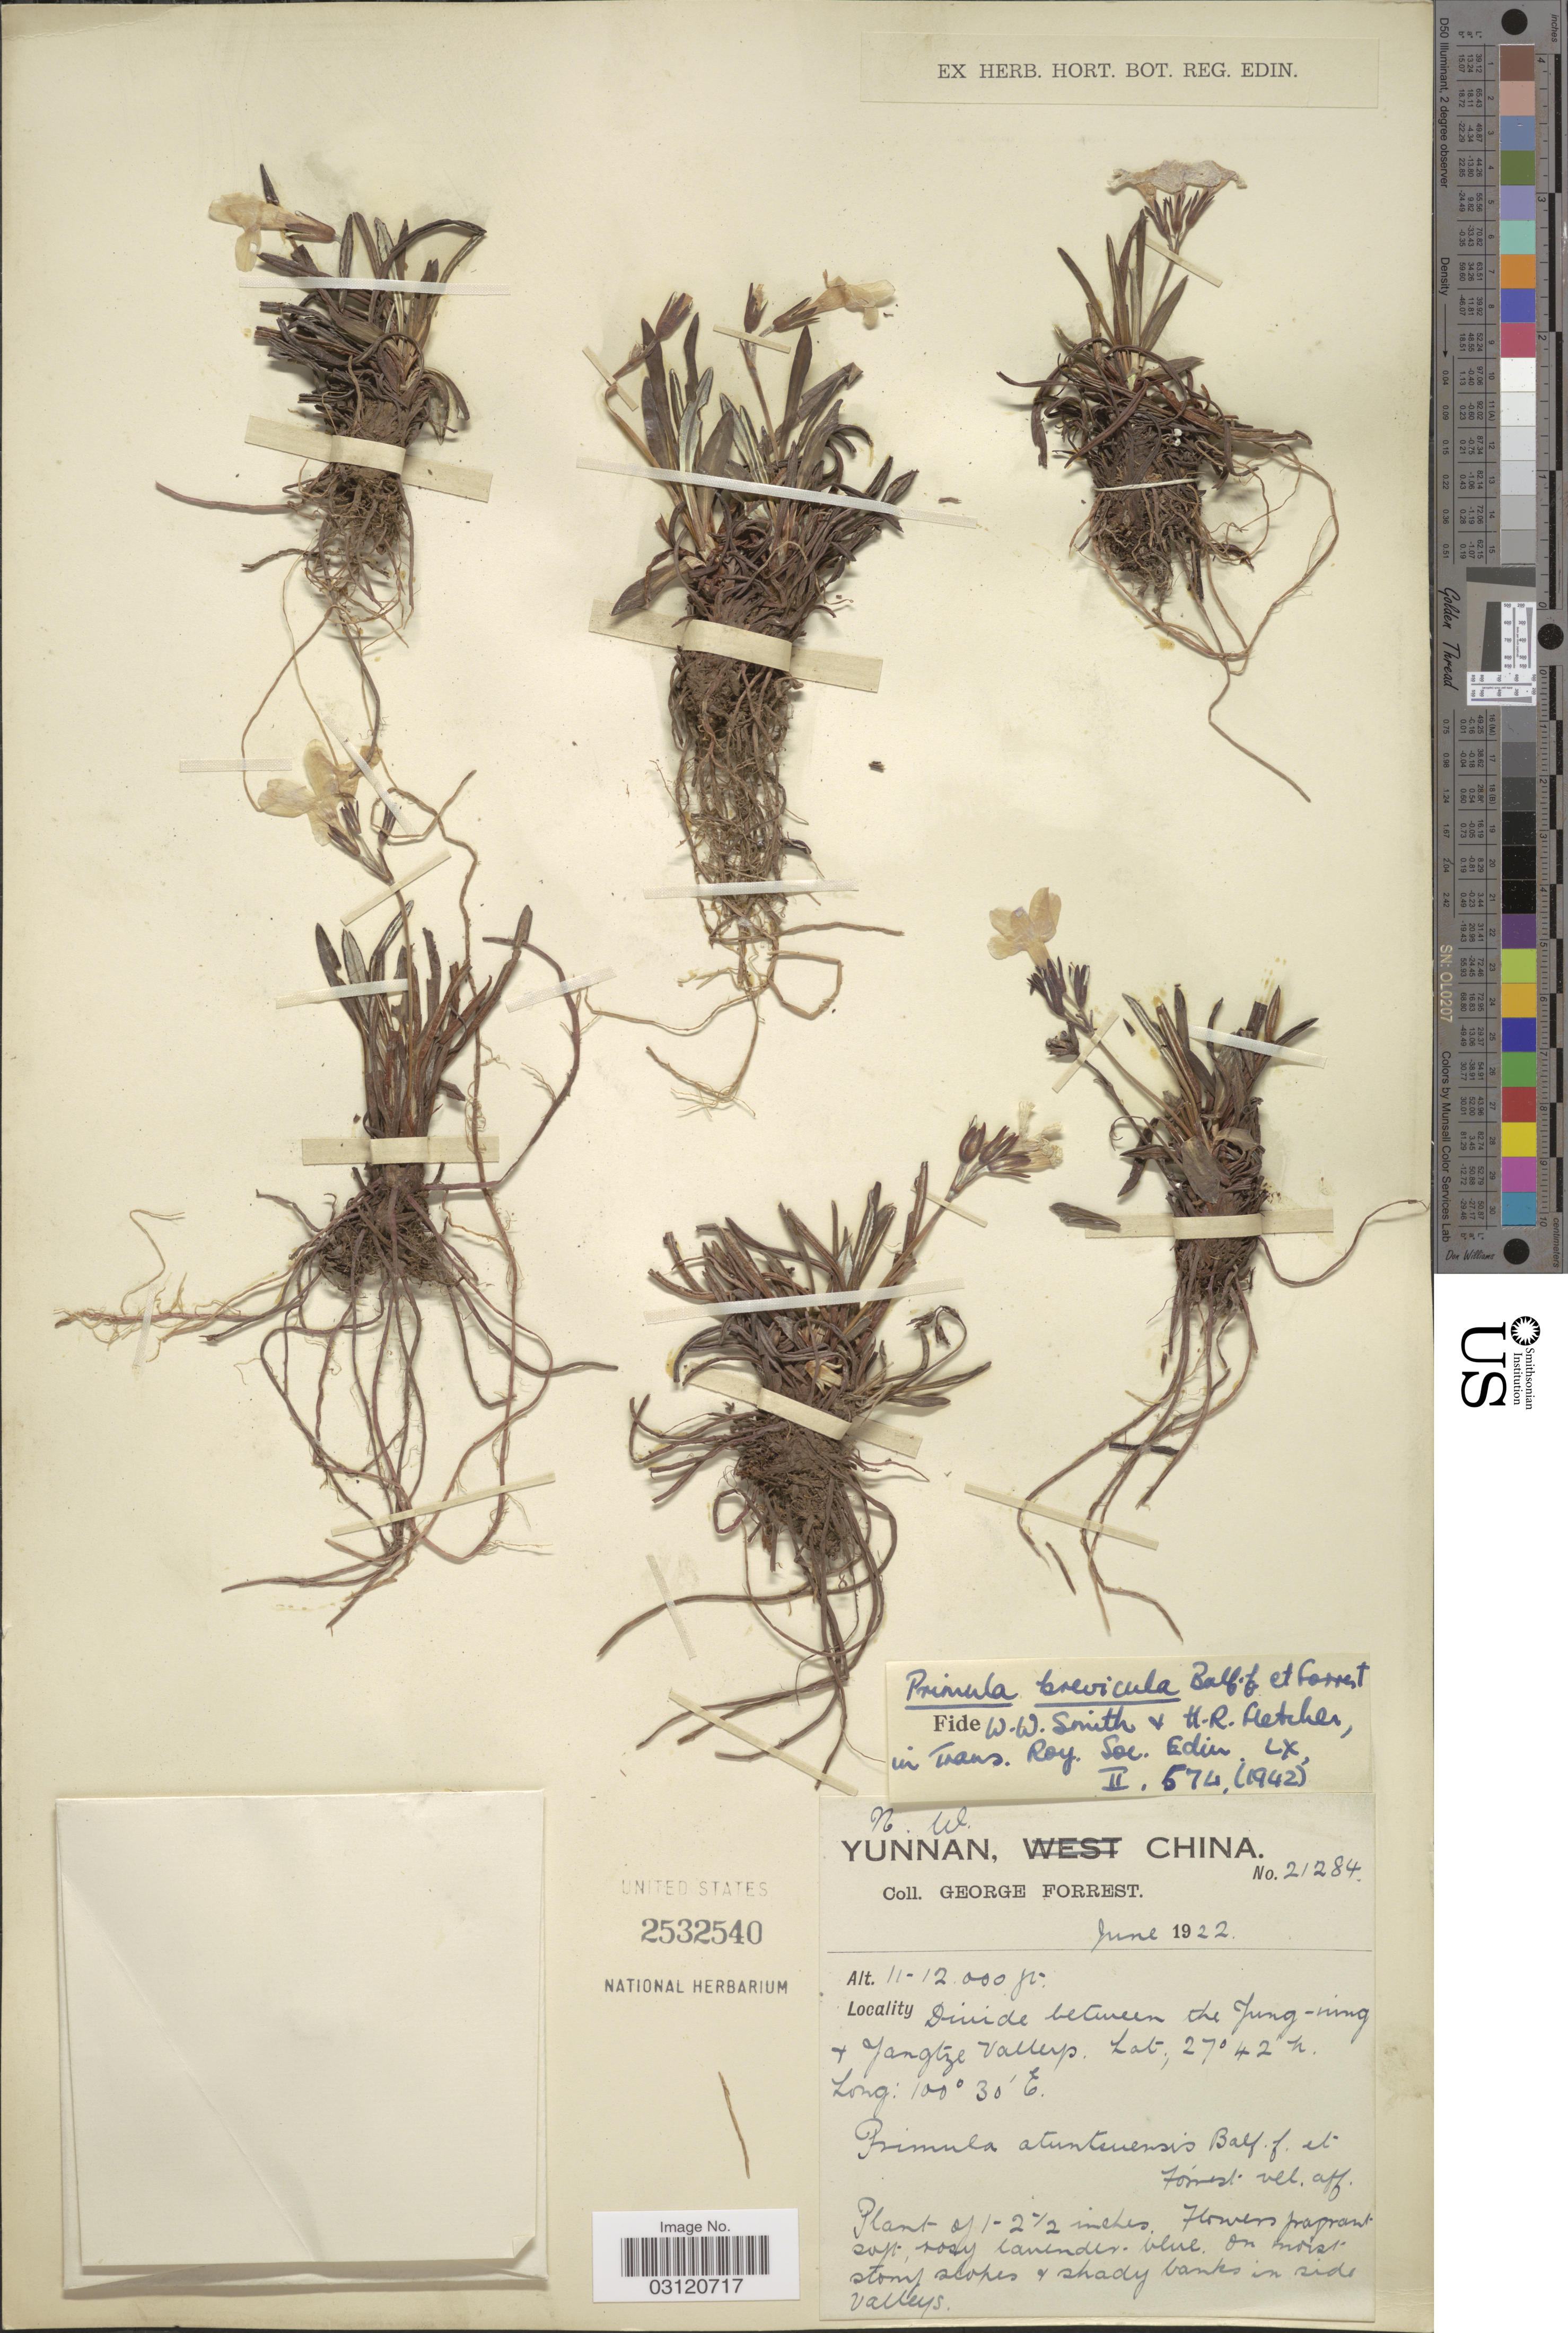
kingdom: Plantae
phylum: Tracheophyta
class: Magnoliopsida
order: Ericales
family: Primulaceae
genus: Primula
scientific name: Primula brevicula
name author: Balf. f. & Forrest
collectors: G. Forrest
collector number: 21284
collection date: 1922-06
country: China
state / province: Yunnan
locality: N.W. Yunnan, Divide between the Yung-ning & Yangtze Valleys.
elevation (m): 3353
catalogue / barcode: US 2532540